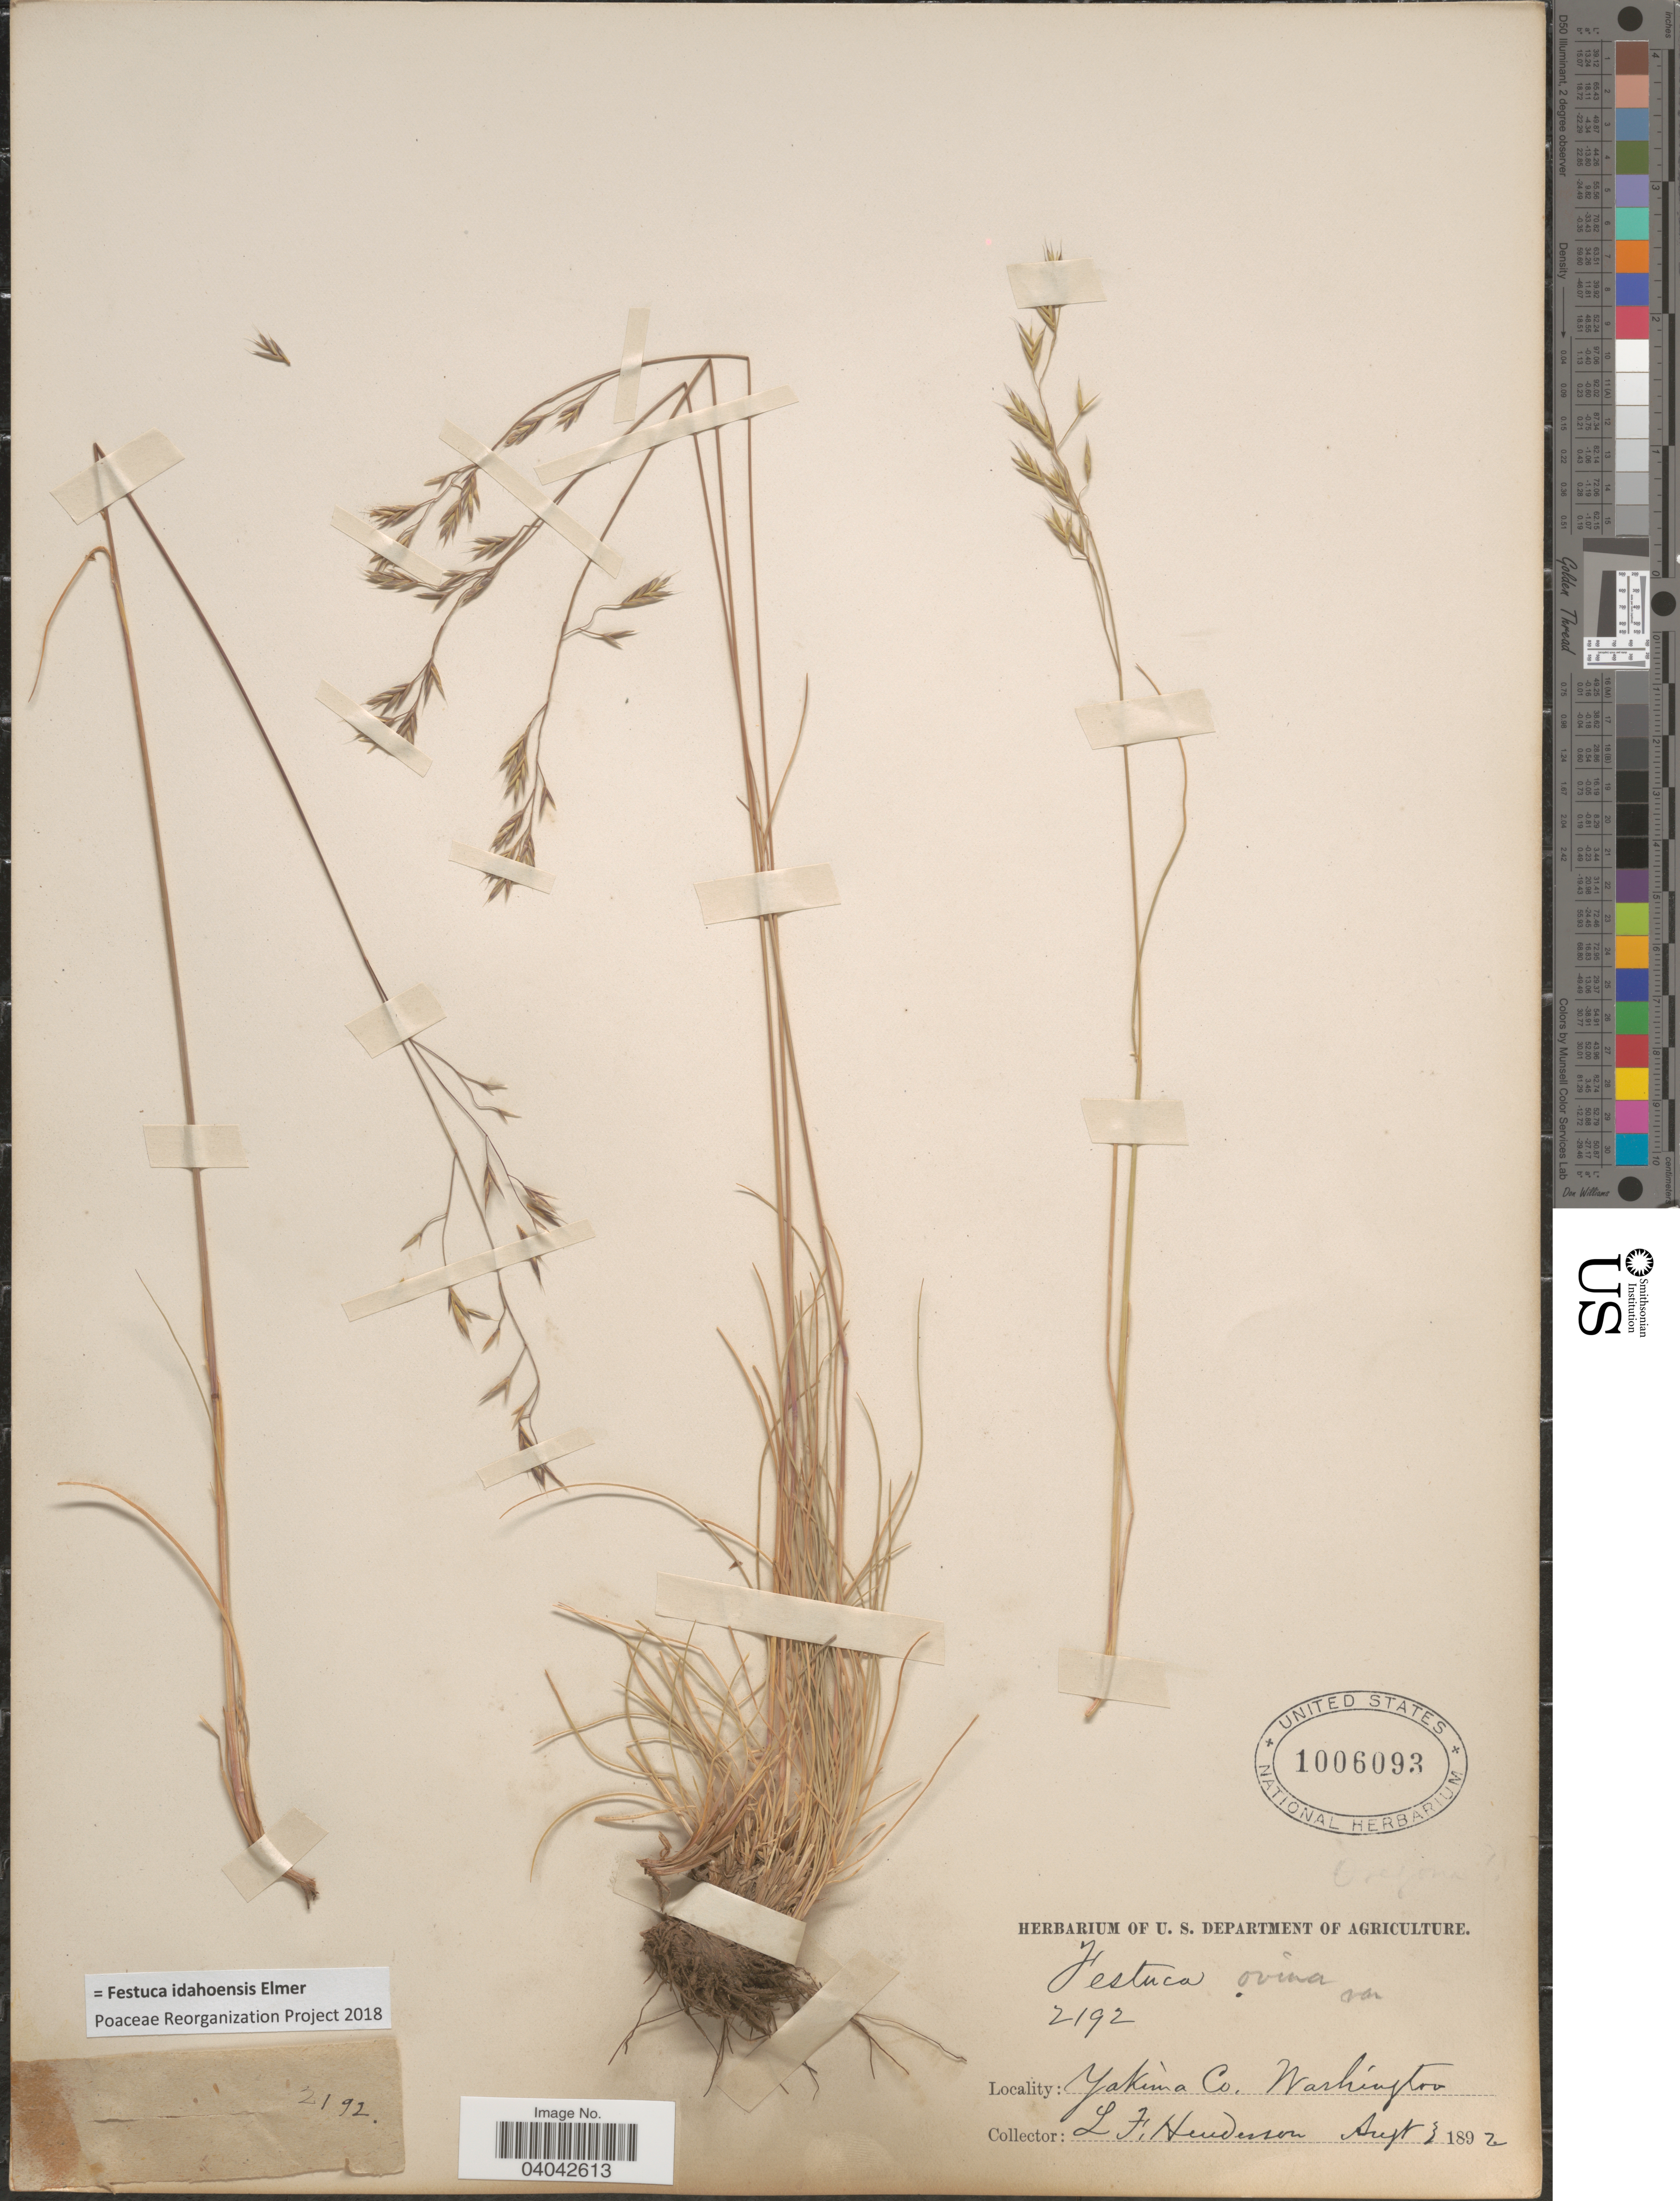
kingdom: Plantae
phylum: Tracheophyta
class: Liliopsida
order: Poales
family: Poaceae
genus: Festuca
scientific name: Festuca idahoensis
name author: Elmer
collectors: L. Henderson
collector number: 2192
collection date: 1892-08-03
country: United States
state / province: Washington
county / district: Yakima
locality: Yakima Co.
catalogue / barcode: US 1006093